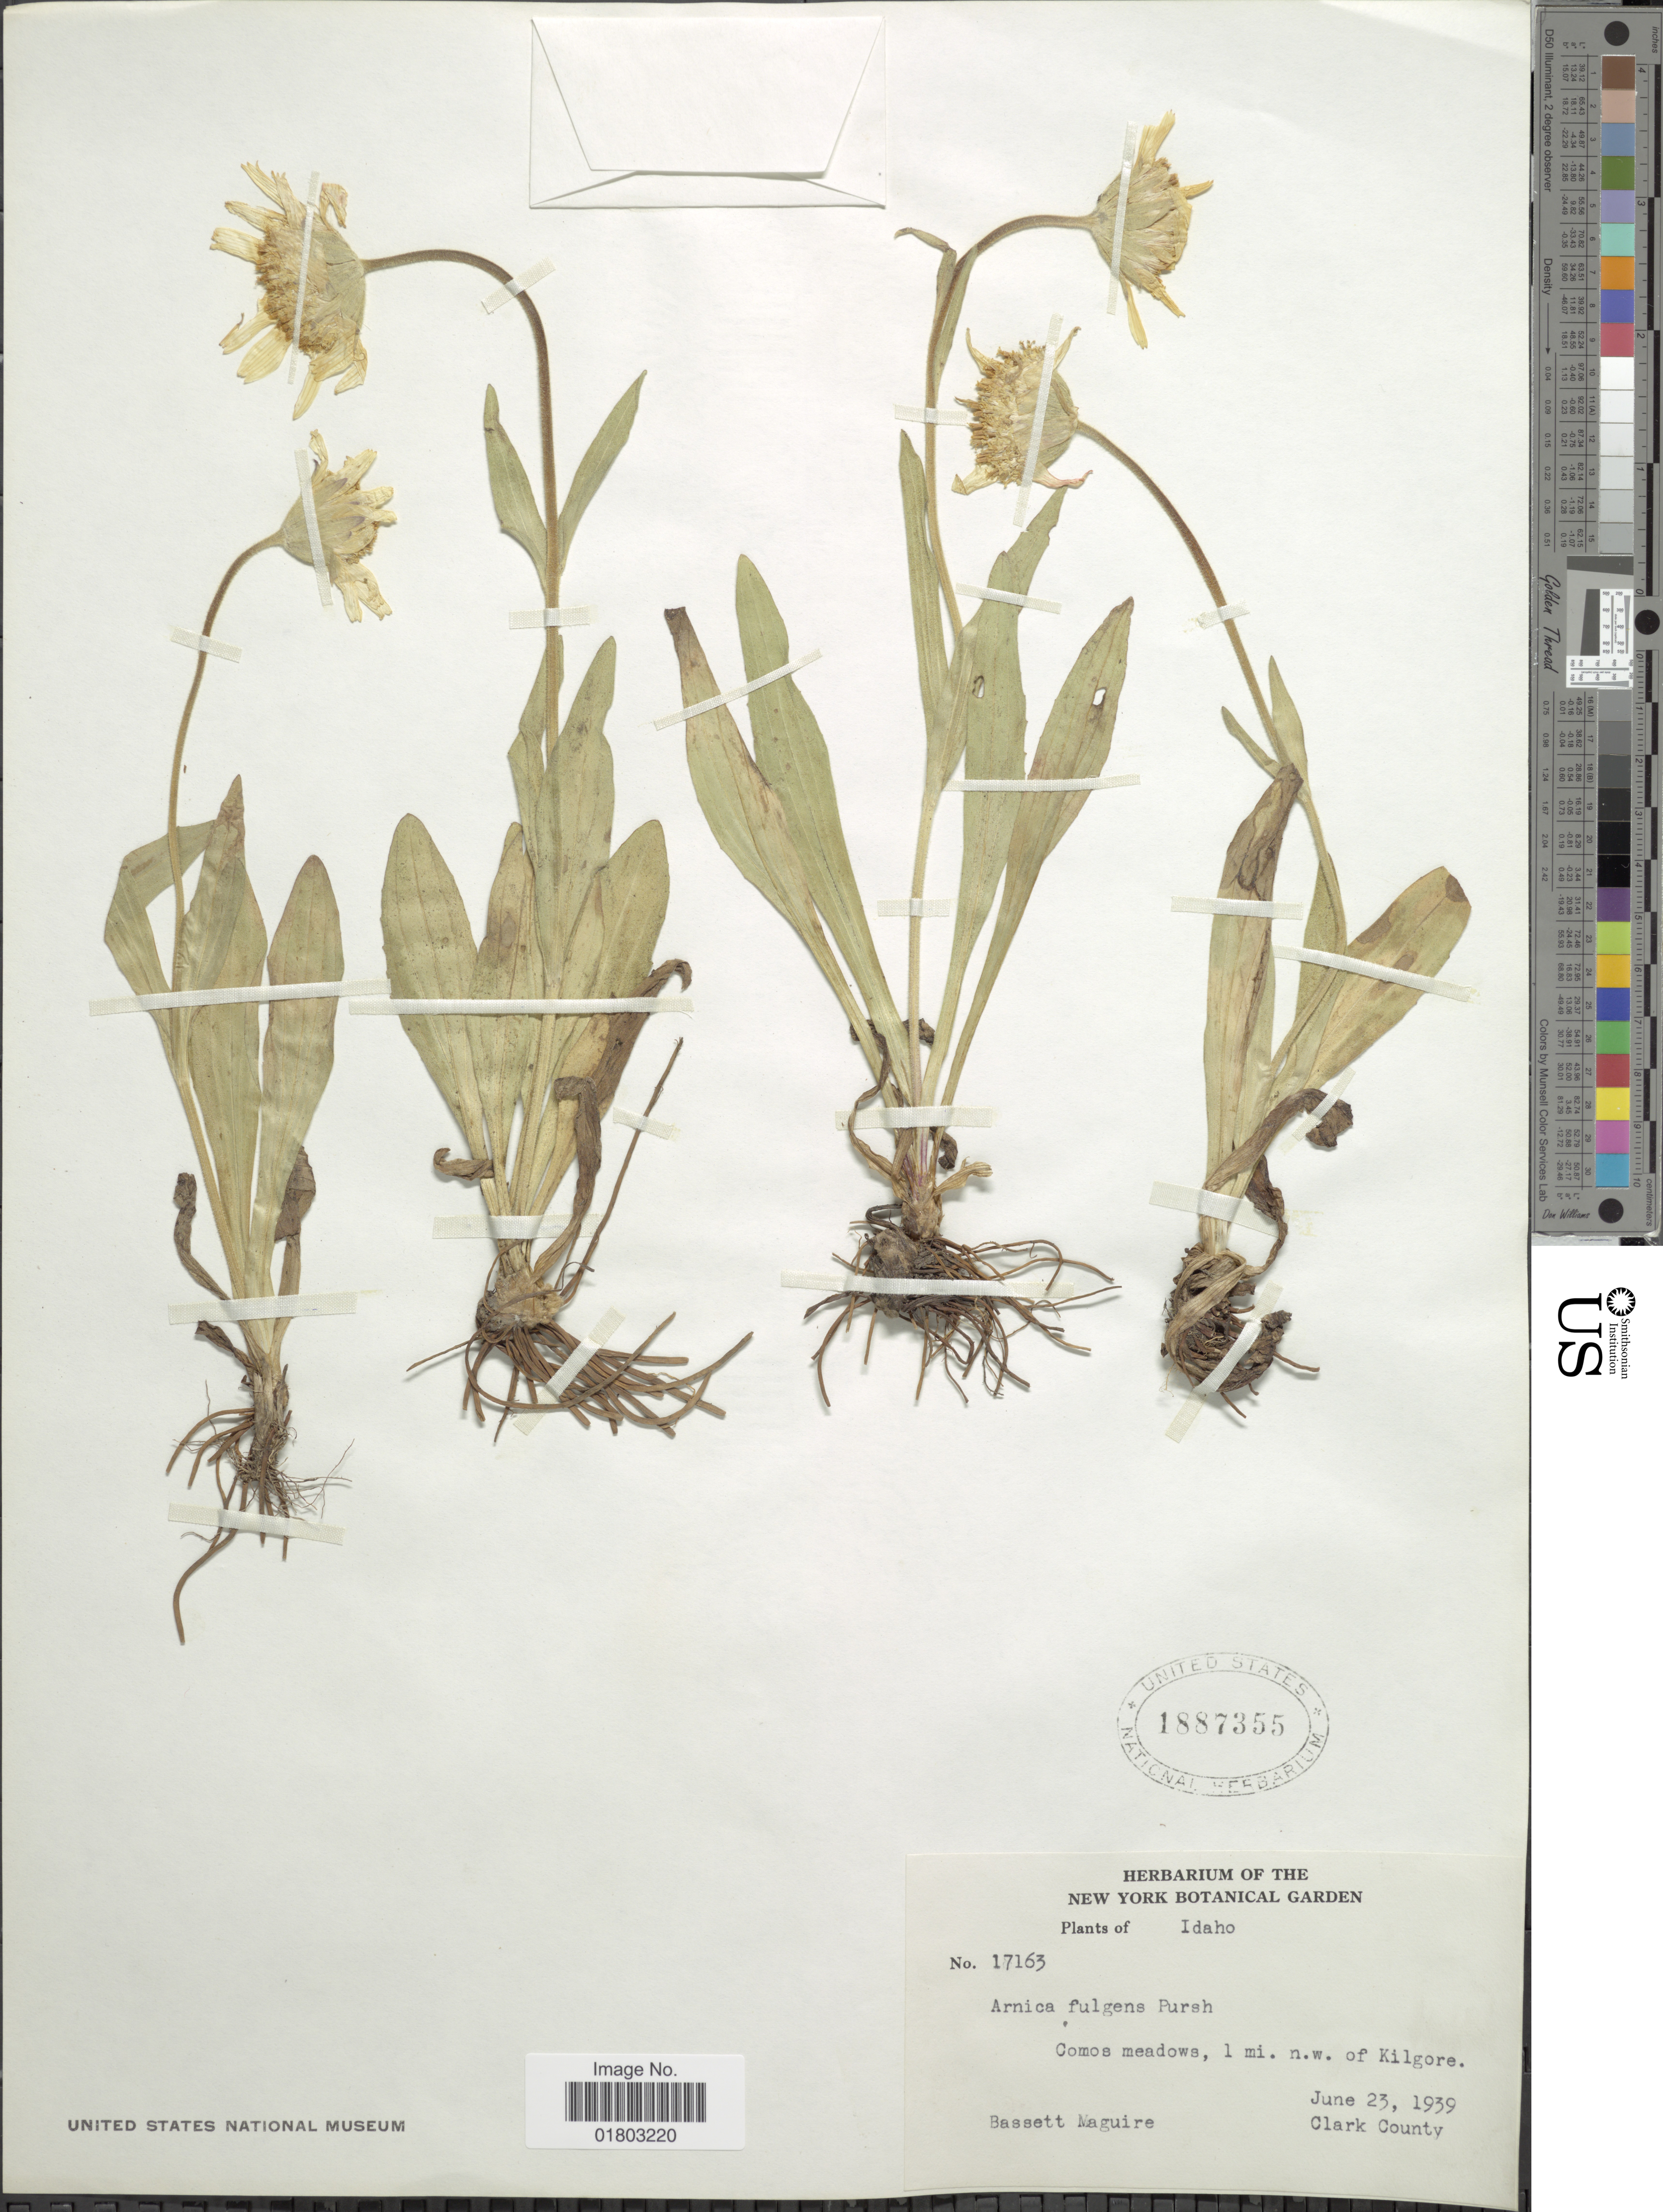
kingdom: Plantae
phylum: Tracheophyta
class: Magnoliopsida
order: Asterales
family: Asteraceae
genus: Arnica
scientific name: Arnica fulgens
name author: Pursh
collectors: B. Maguire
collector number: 17163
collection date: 1939-06-23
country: United States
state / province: Idaho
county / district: Clark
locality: Come meadows, 1 mi. n.w. of Kilgore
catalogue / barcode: US 1887355